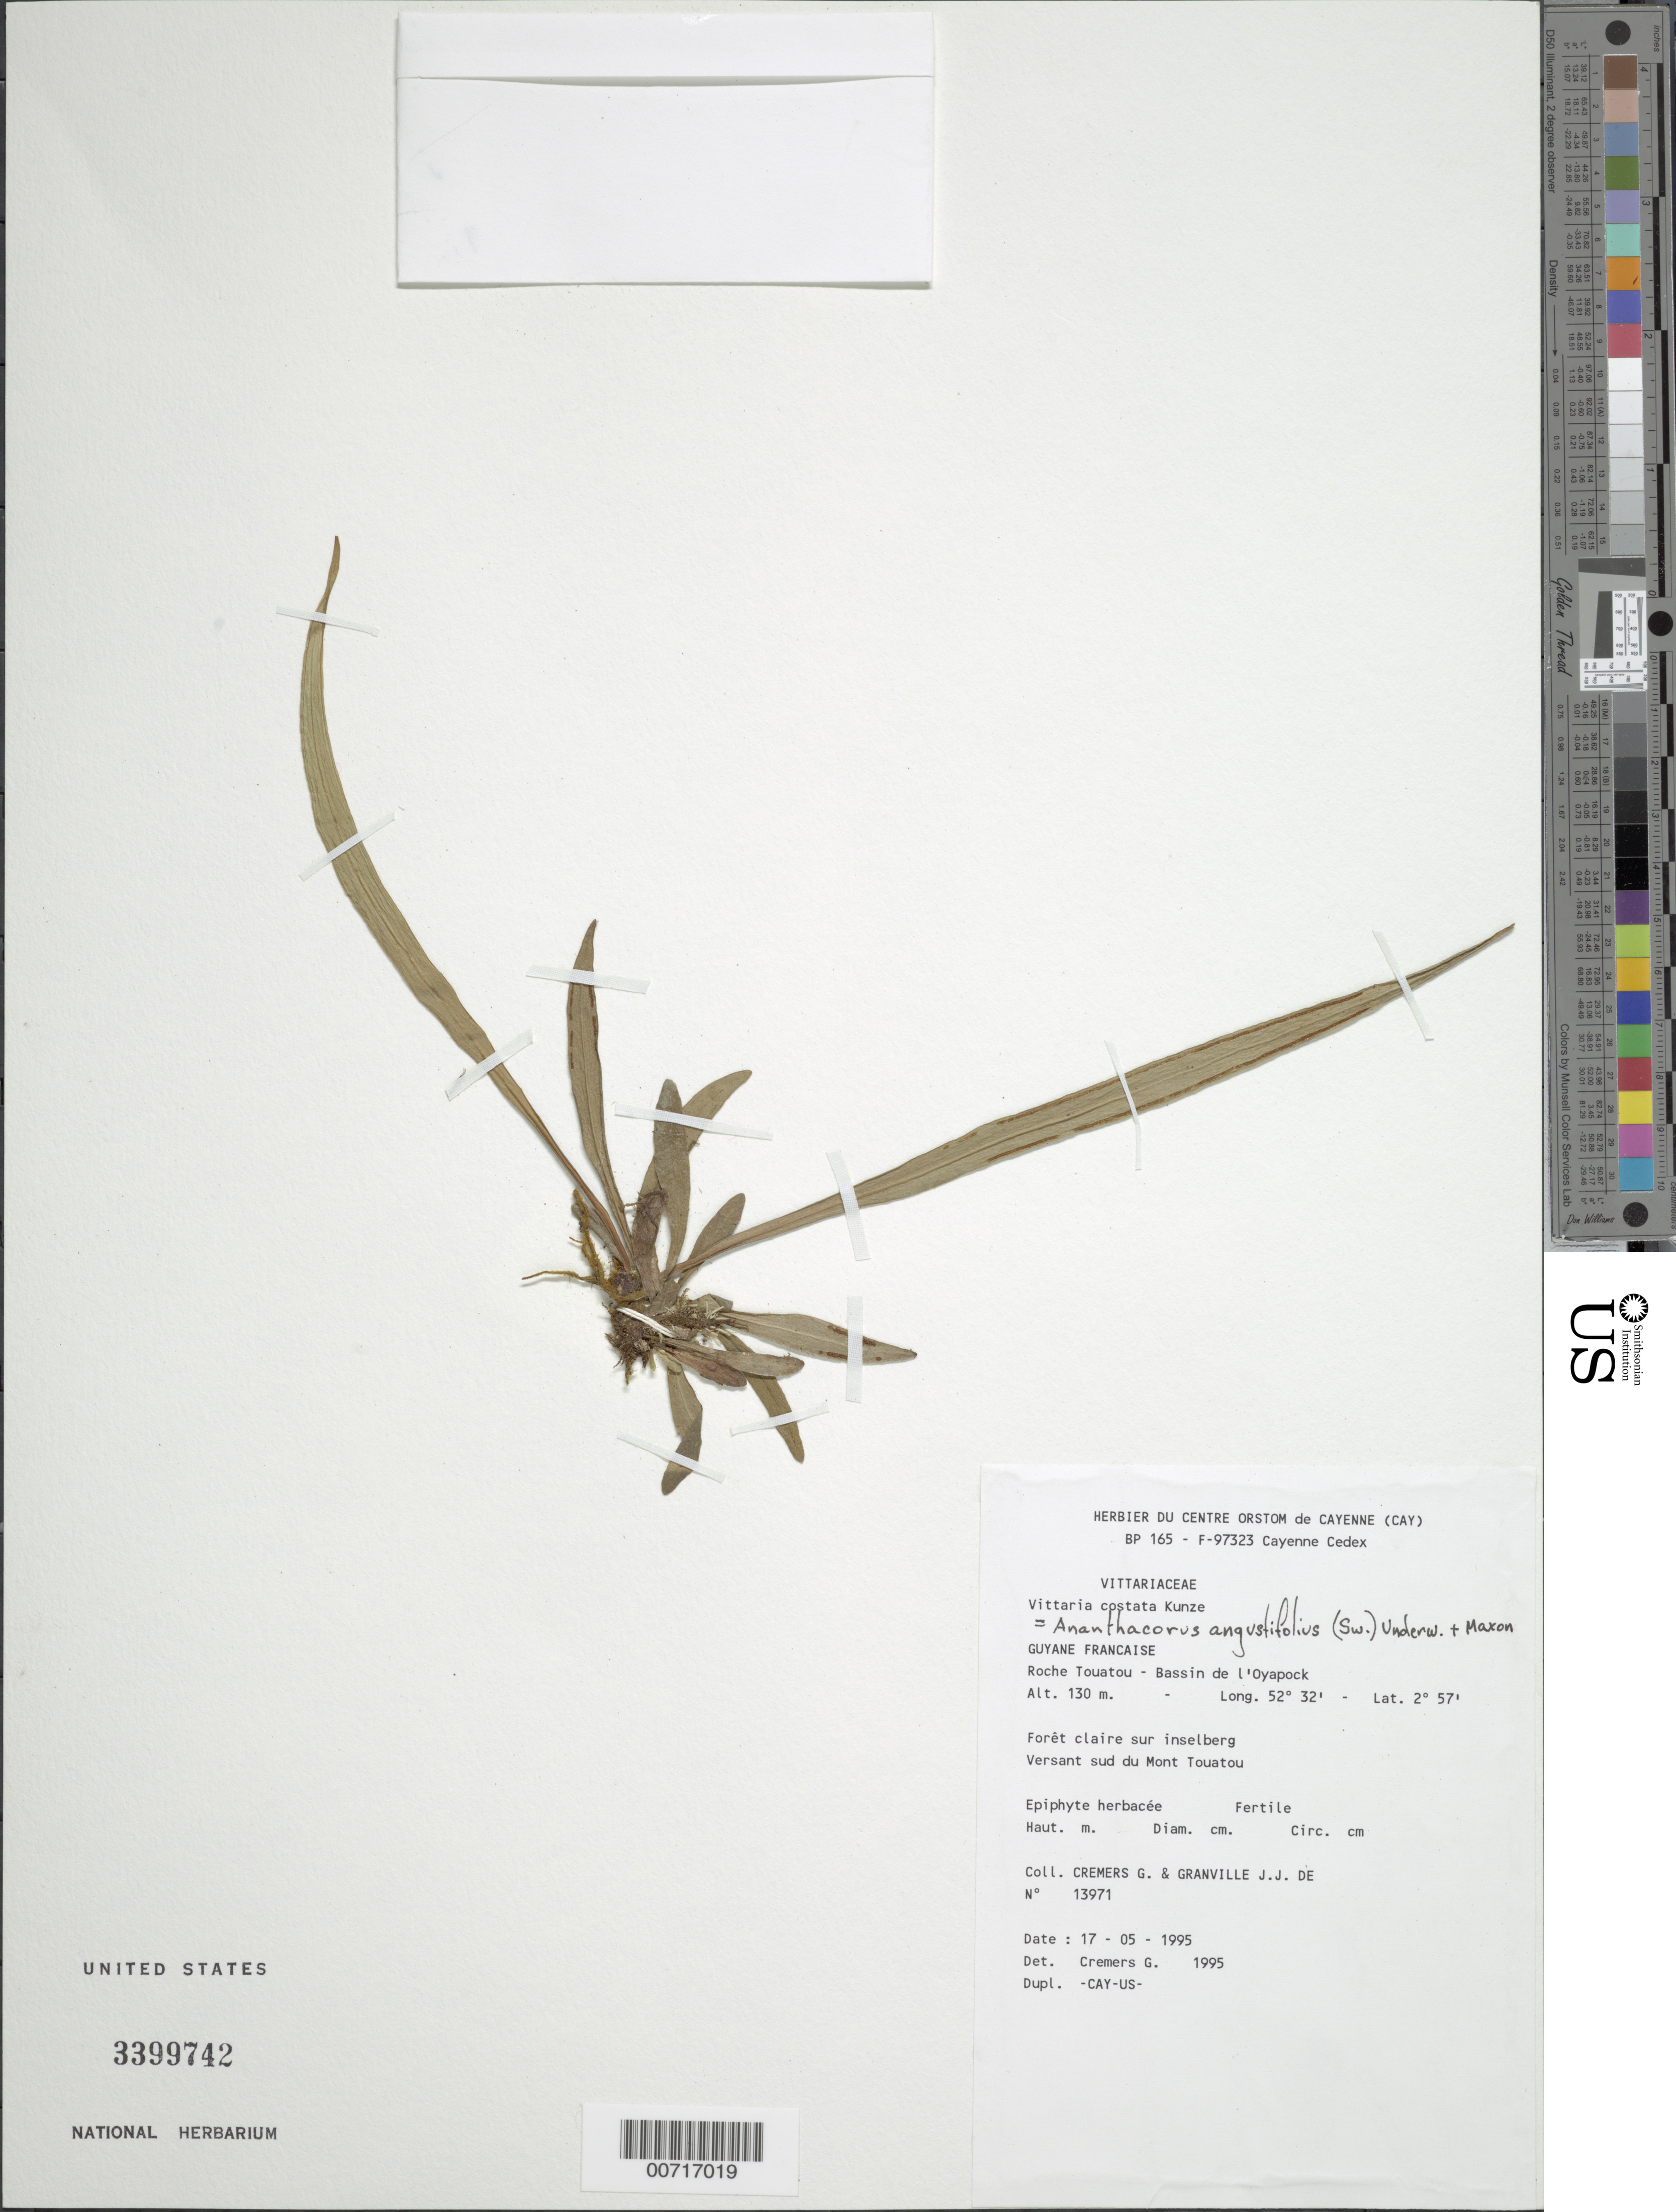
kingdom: Plantae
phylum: Tracheophyta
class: Polypodiopsida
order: Polypodiales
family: Pteridaceae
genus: Ananthacorus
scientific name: Ananthacorus angustifolius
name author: (Sw.) Underw. & Maxon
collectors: G. Cremers & J.-J. de Granville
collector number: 13971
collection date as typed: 17-May-95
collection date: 1995-05-17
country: French Guiana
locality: Roche Touatou, Bassin de l'Oyapock, versant sud du Mont Touatou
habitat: Forest on slope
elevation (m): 130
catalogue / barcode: US 3399742